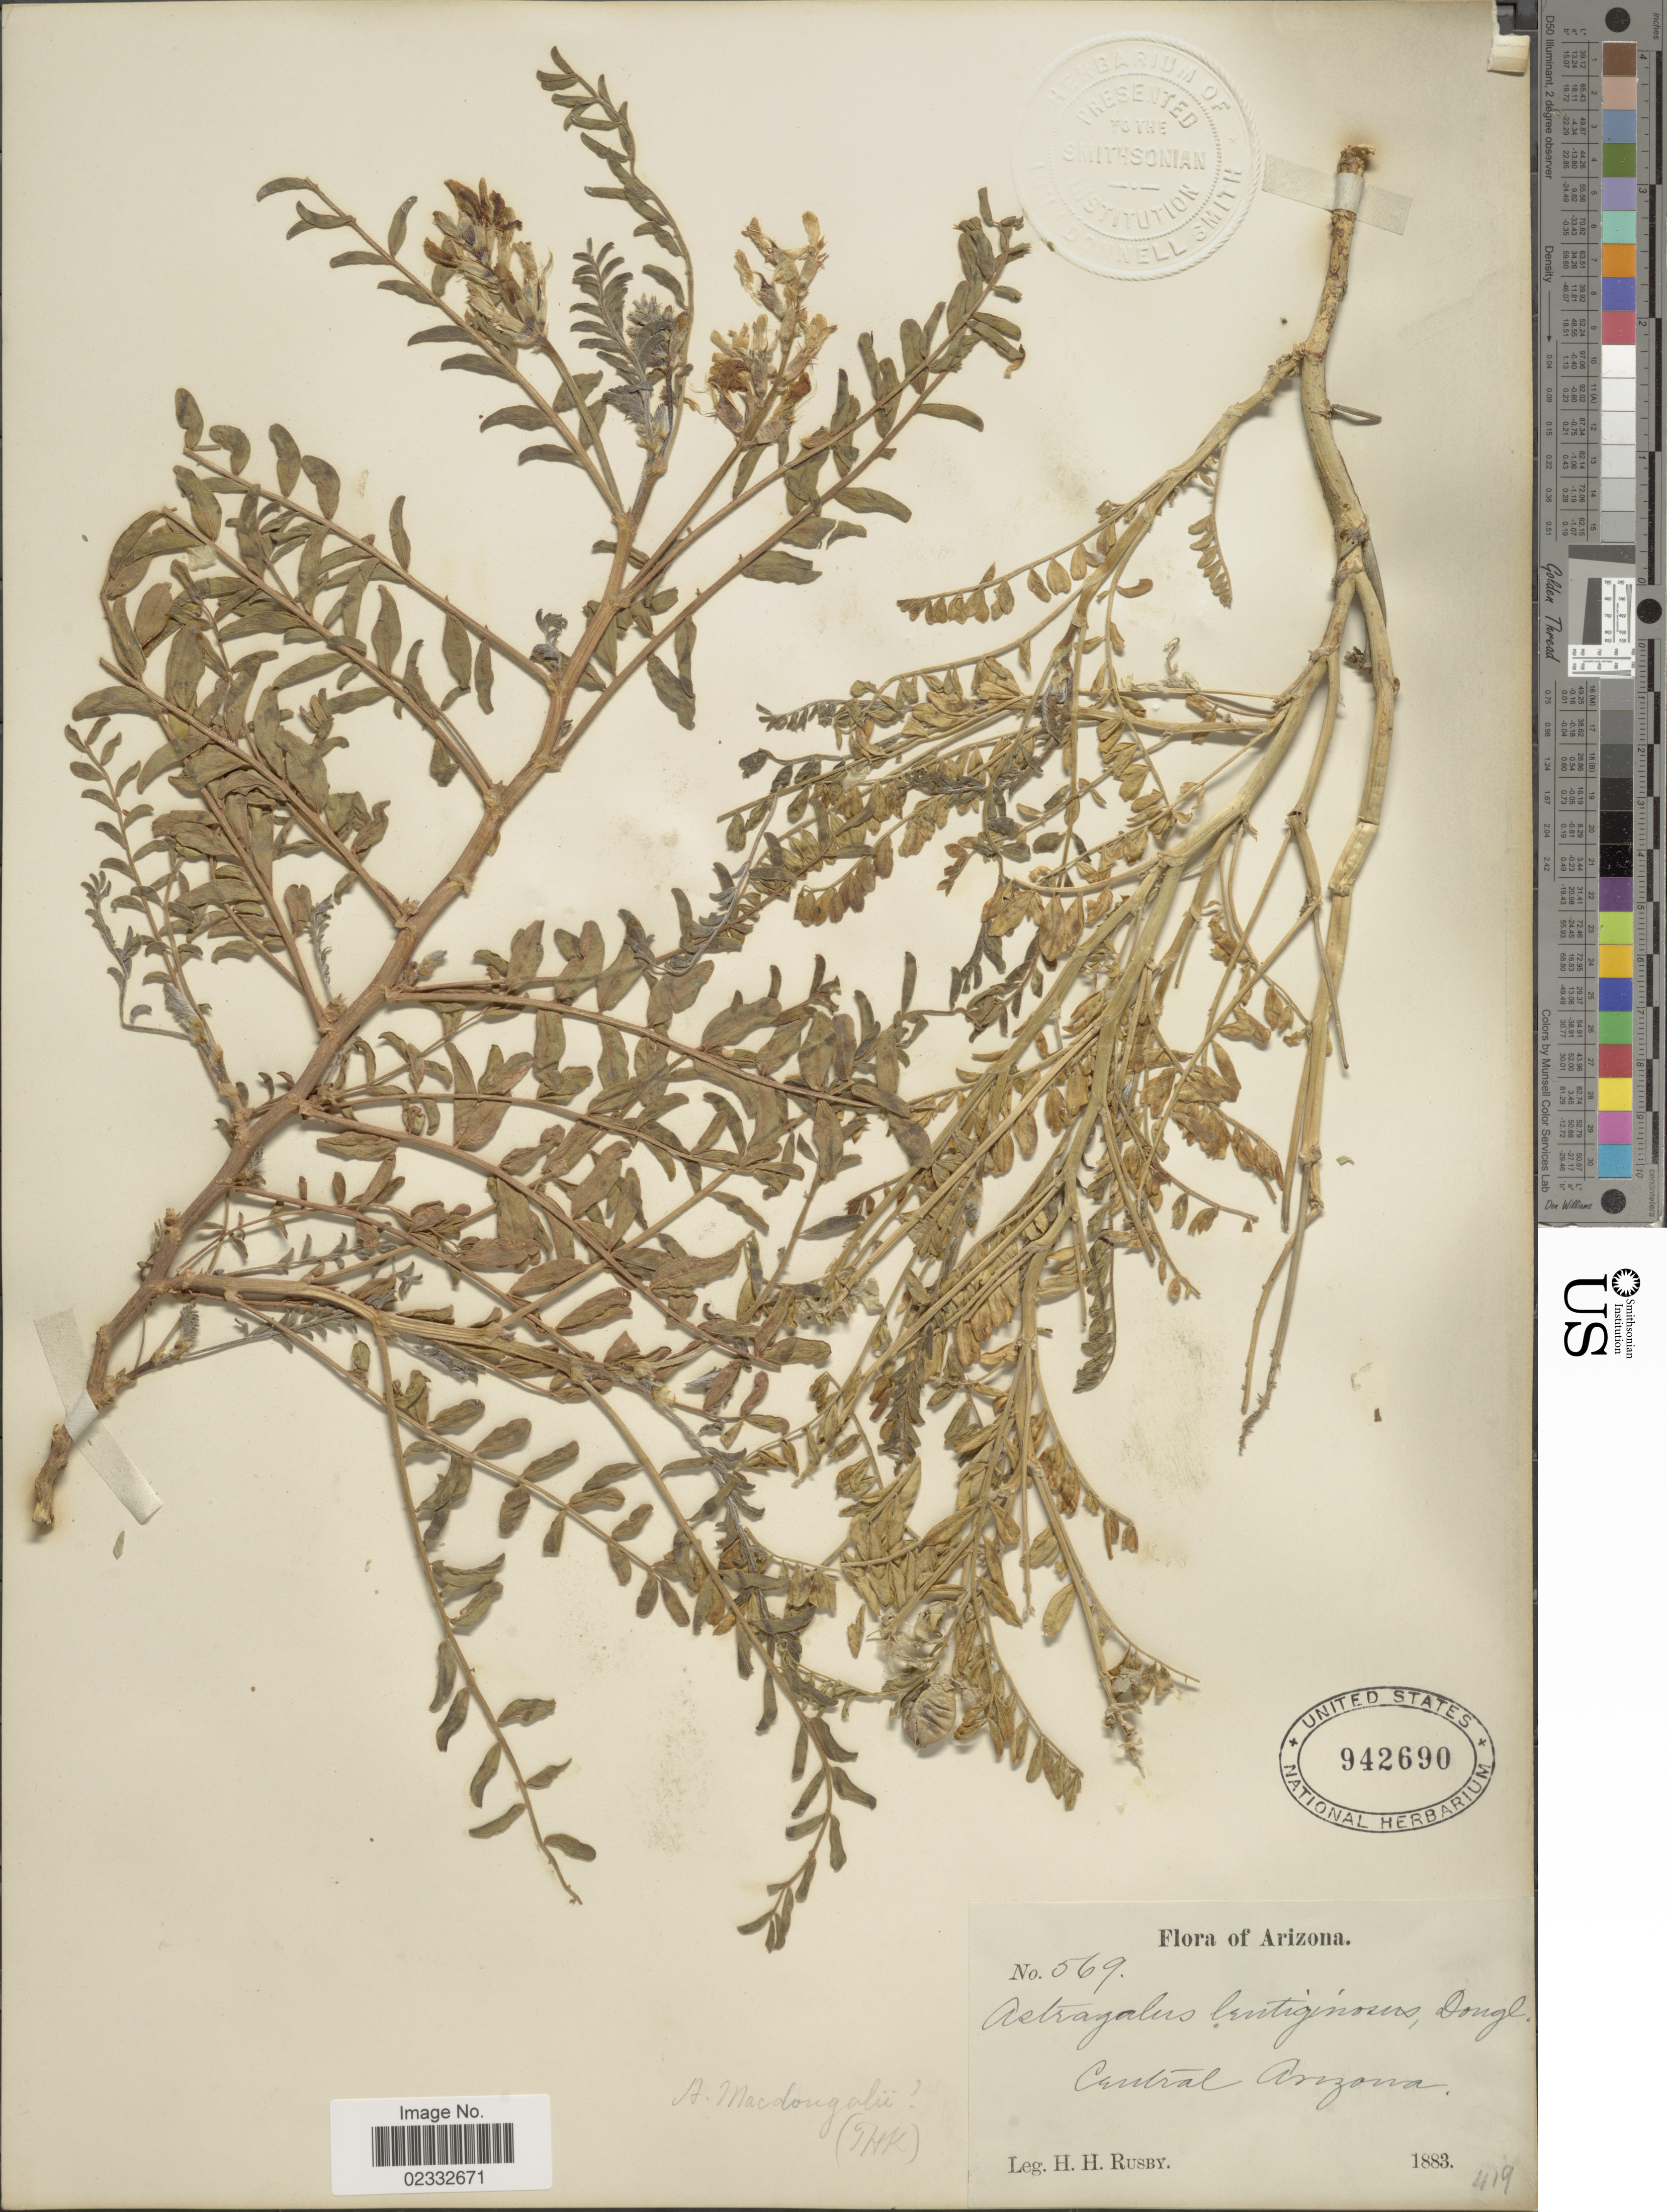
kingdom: Plantae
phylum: Tracheophyta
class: Magnoliopsida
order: Fabales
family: Fabaceae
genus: Astragalus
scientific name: Astragalus macdougalii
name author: E. Sheld.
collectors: H. H. Rusby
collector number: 569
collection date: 1883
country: United States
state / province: Arizona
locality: Central Arizona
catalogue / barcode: US 942690